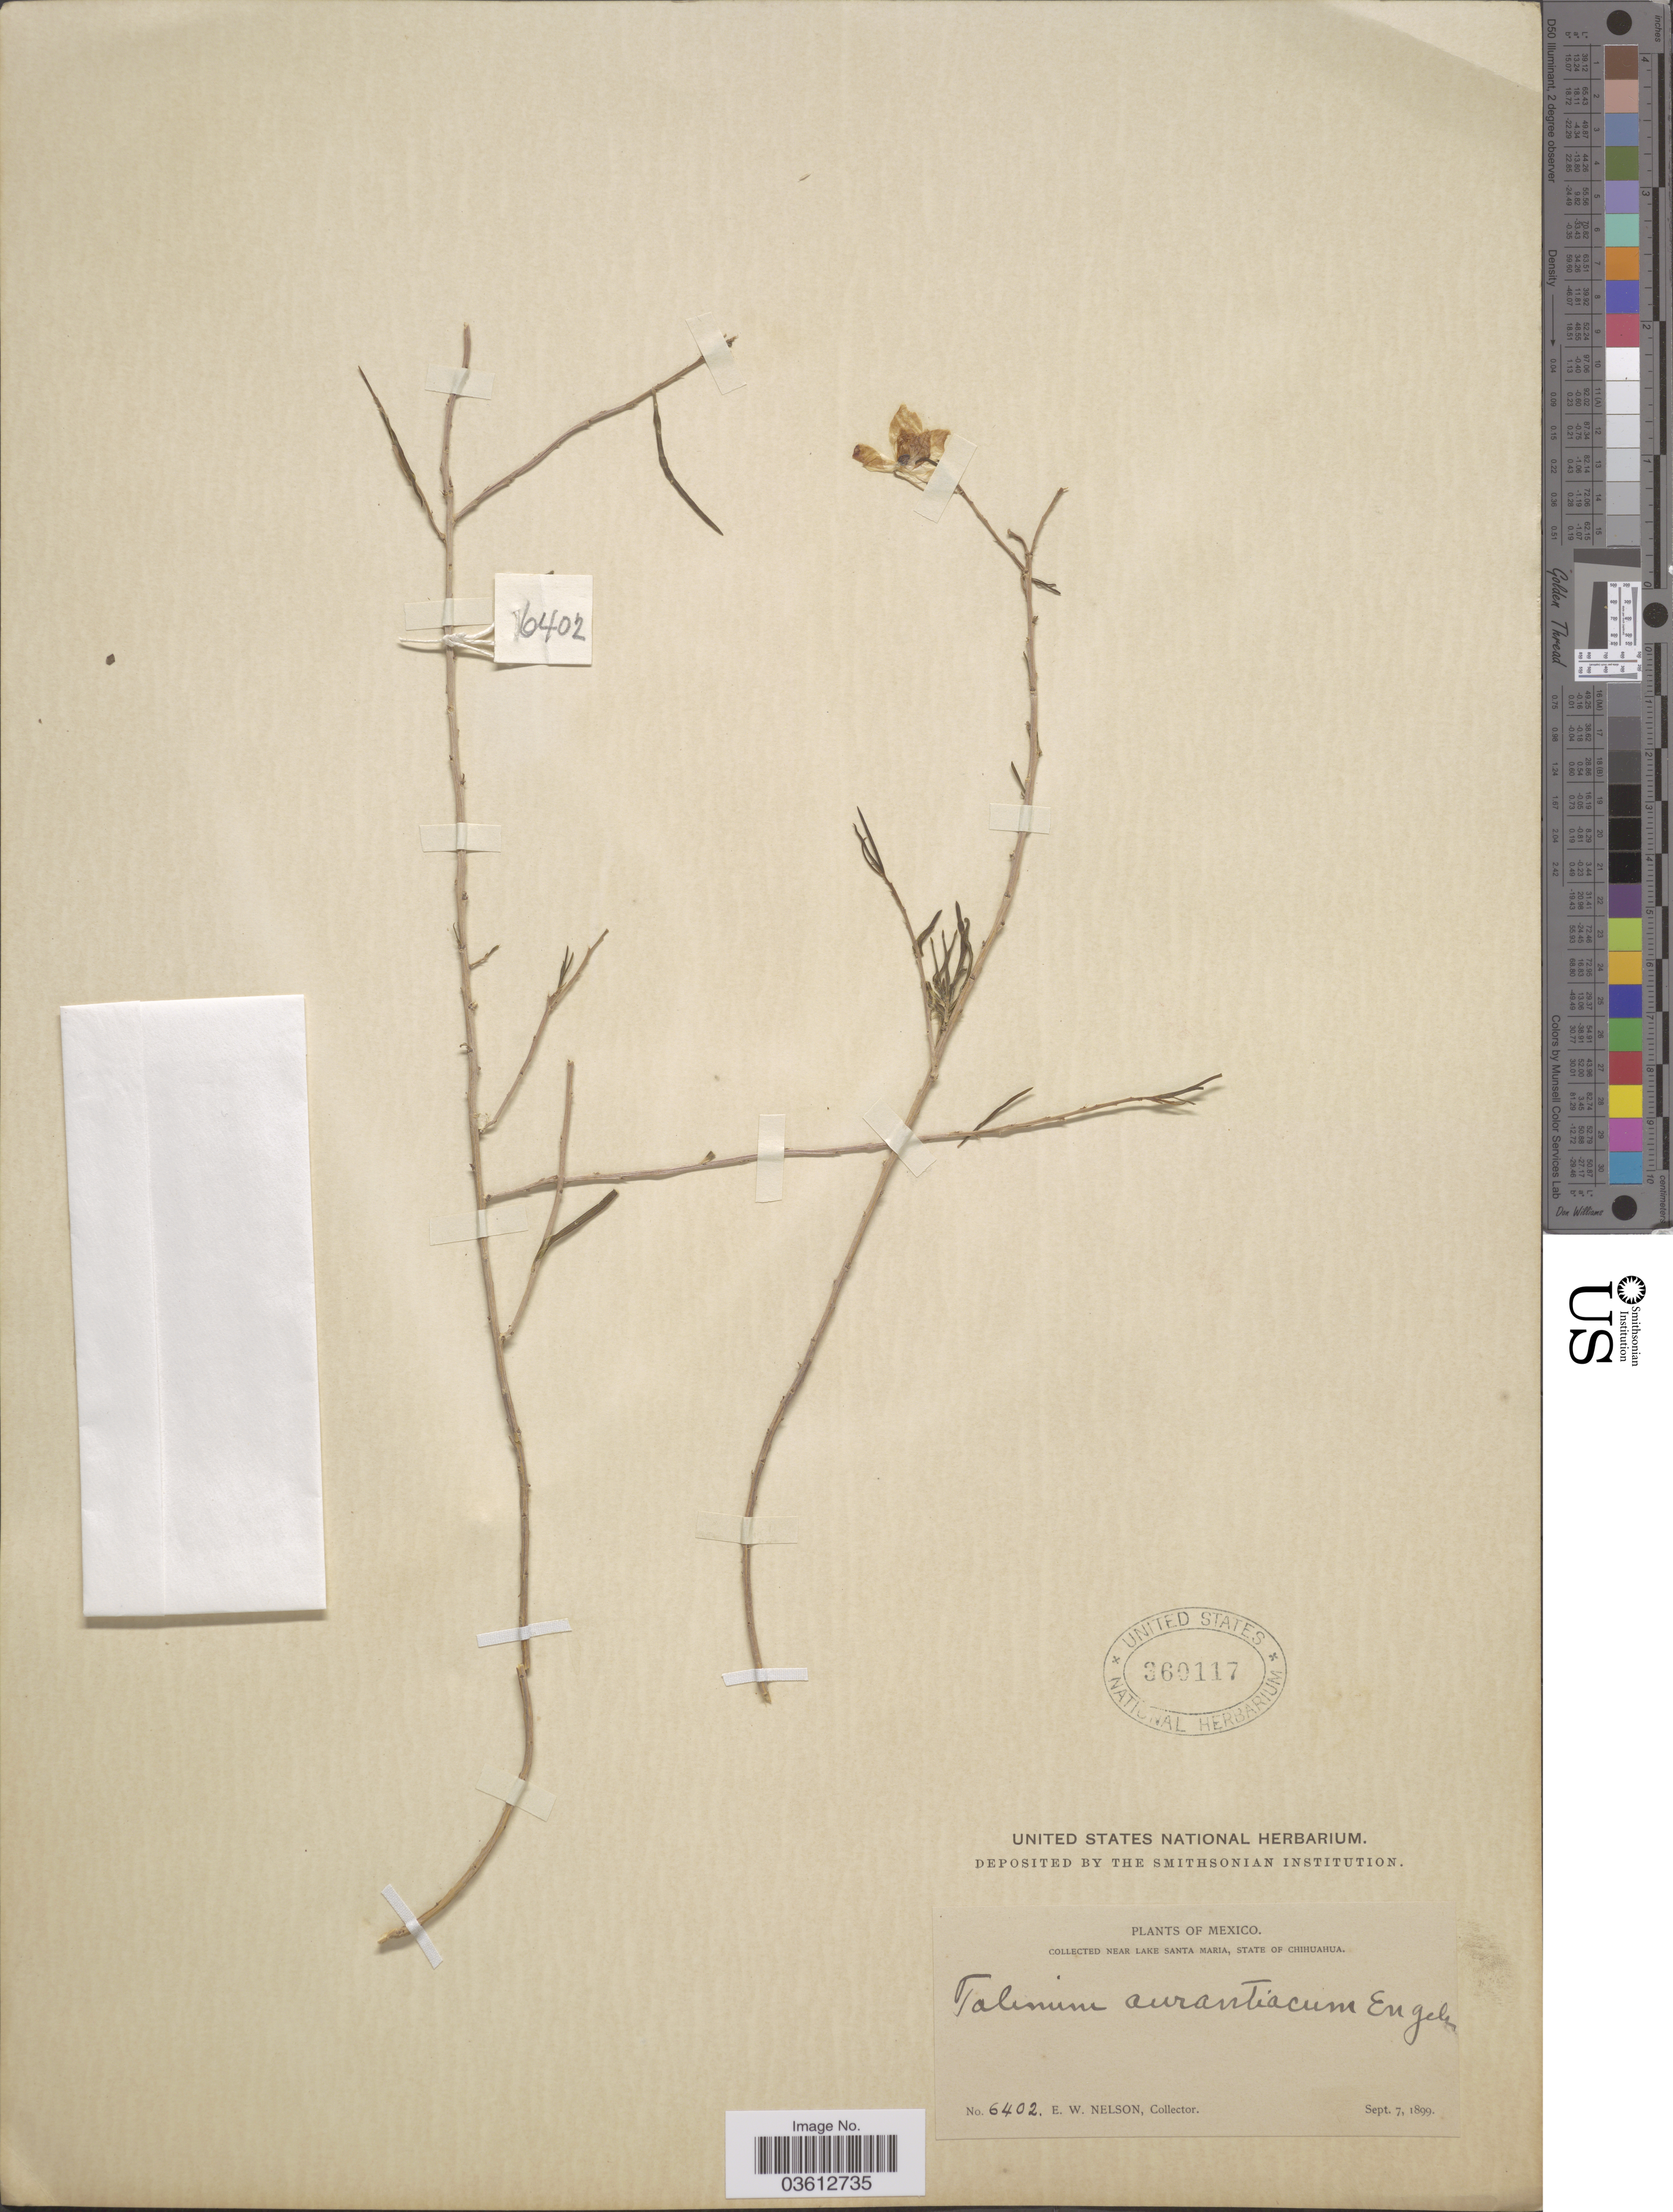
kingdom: Plantae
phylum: Tracheophyta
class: Magnoliopsida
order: Caryophyllales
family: Talinaceae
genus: Talinum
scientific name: Talinum aurantiacum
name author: Engelm. in A. Gray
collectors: E. W. Nelson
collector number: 6402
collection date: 1899-09-07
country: Mexico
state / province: Chihuahua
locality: Near Lake Santa Maria.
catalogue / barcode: US 360117